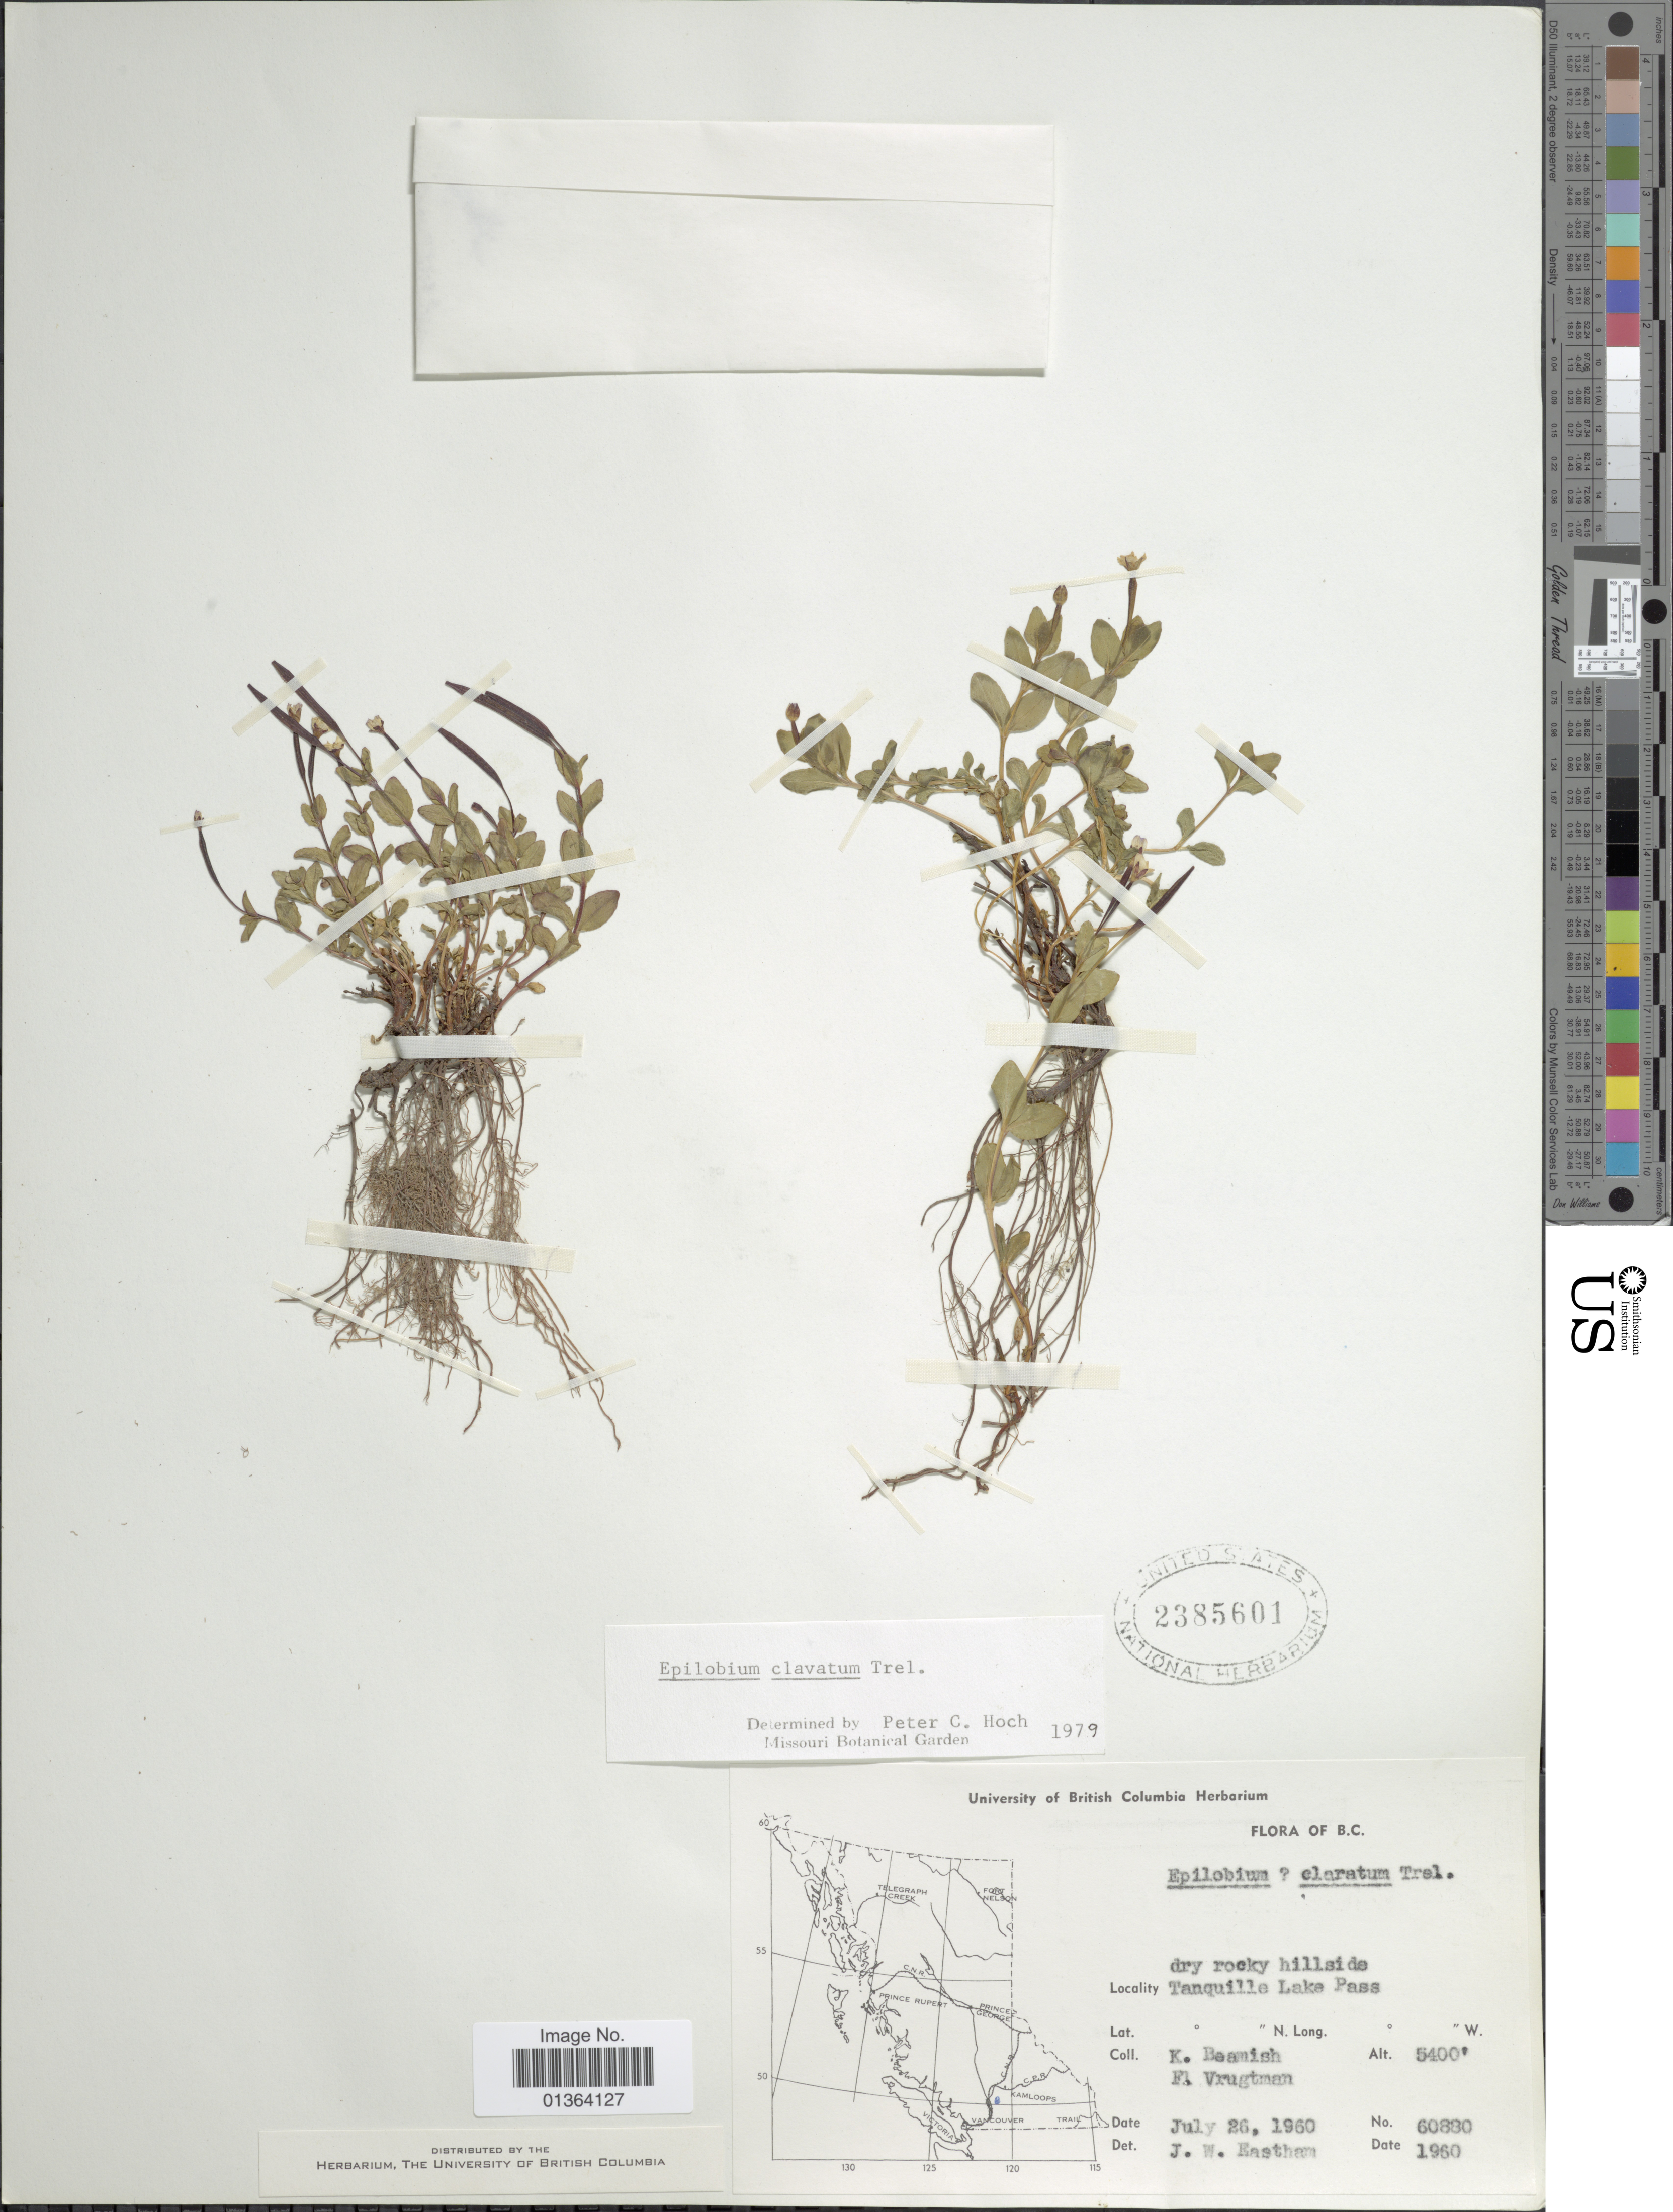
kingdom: Plantae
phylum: Tracheophyta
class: Magnoliopsida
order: Myrtales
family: Onagraceae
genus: Epilobium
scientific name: Epilobium clavatum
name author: Hausskn.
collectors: K. Beamish & F. Vrugtman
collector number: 60880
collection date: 1960-07-26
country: Canada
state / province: British Columbia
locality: Tanquilla Lake Pass.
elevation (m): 1646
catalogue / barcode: US 2385601